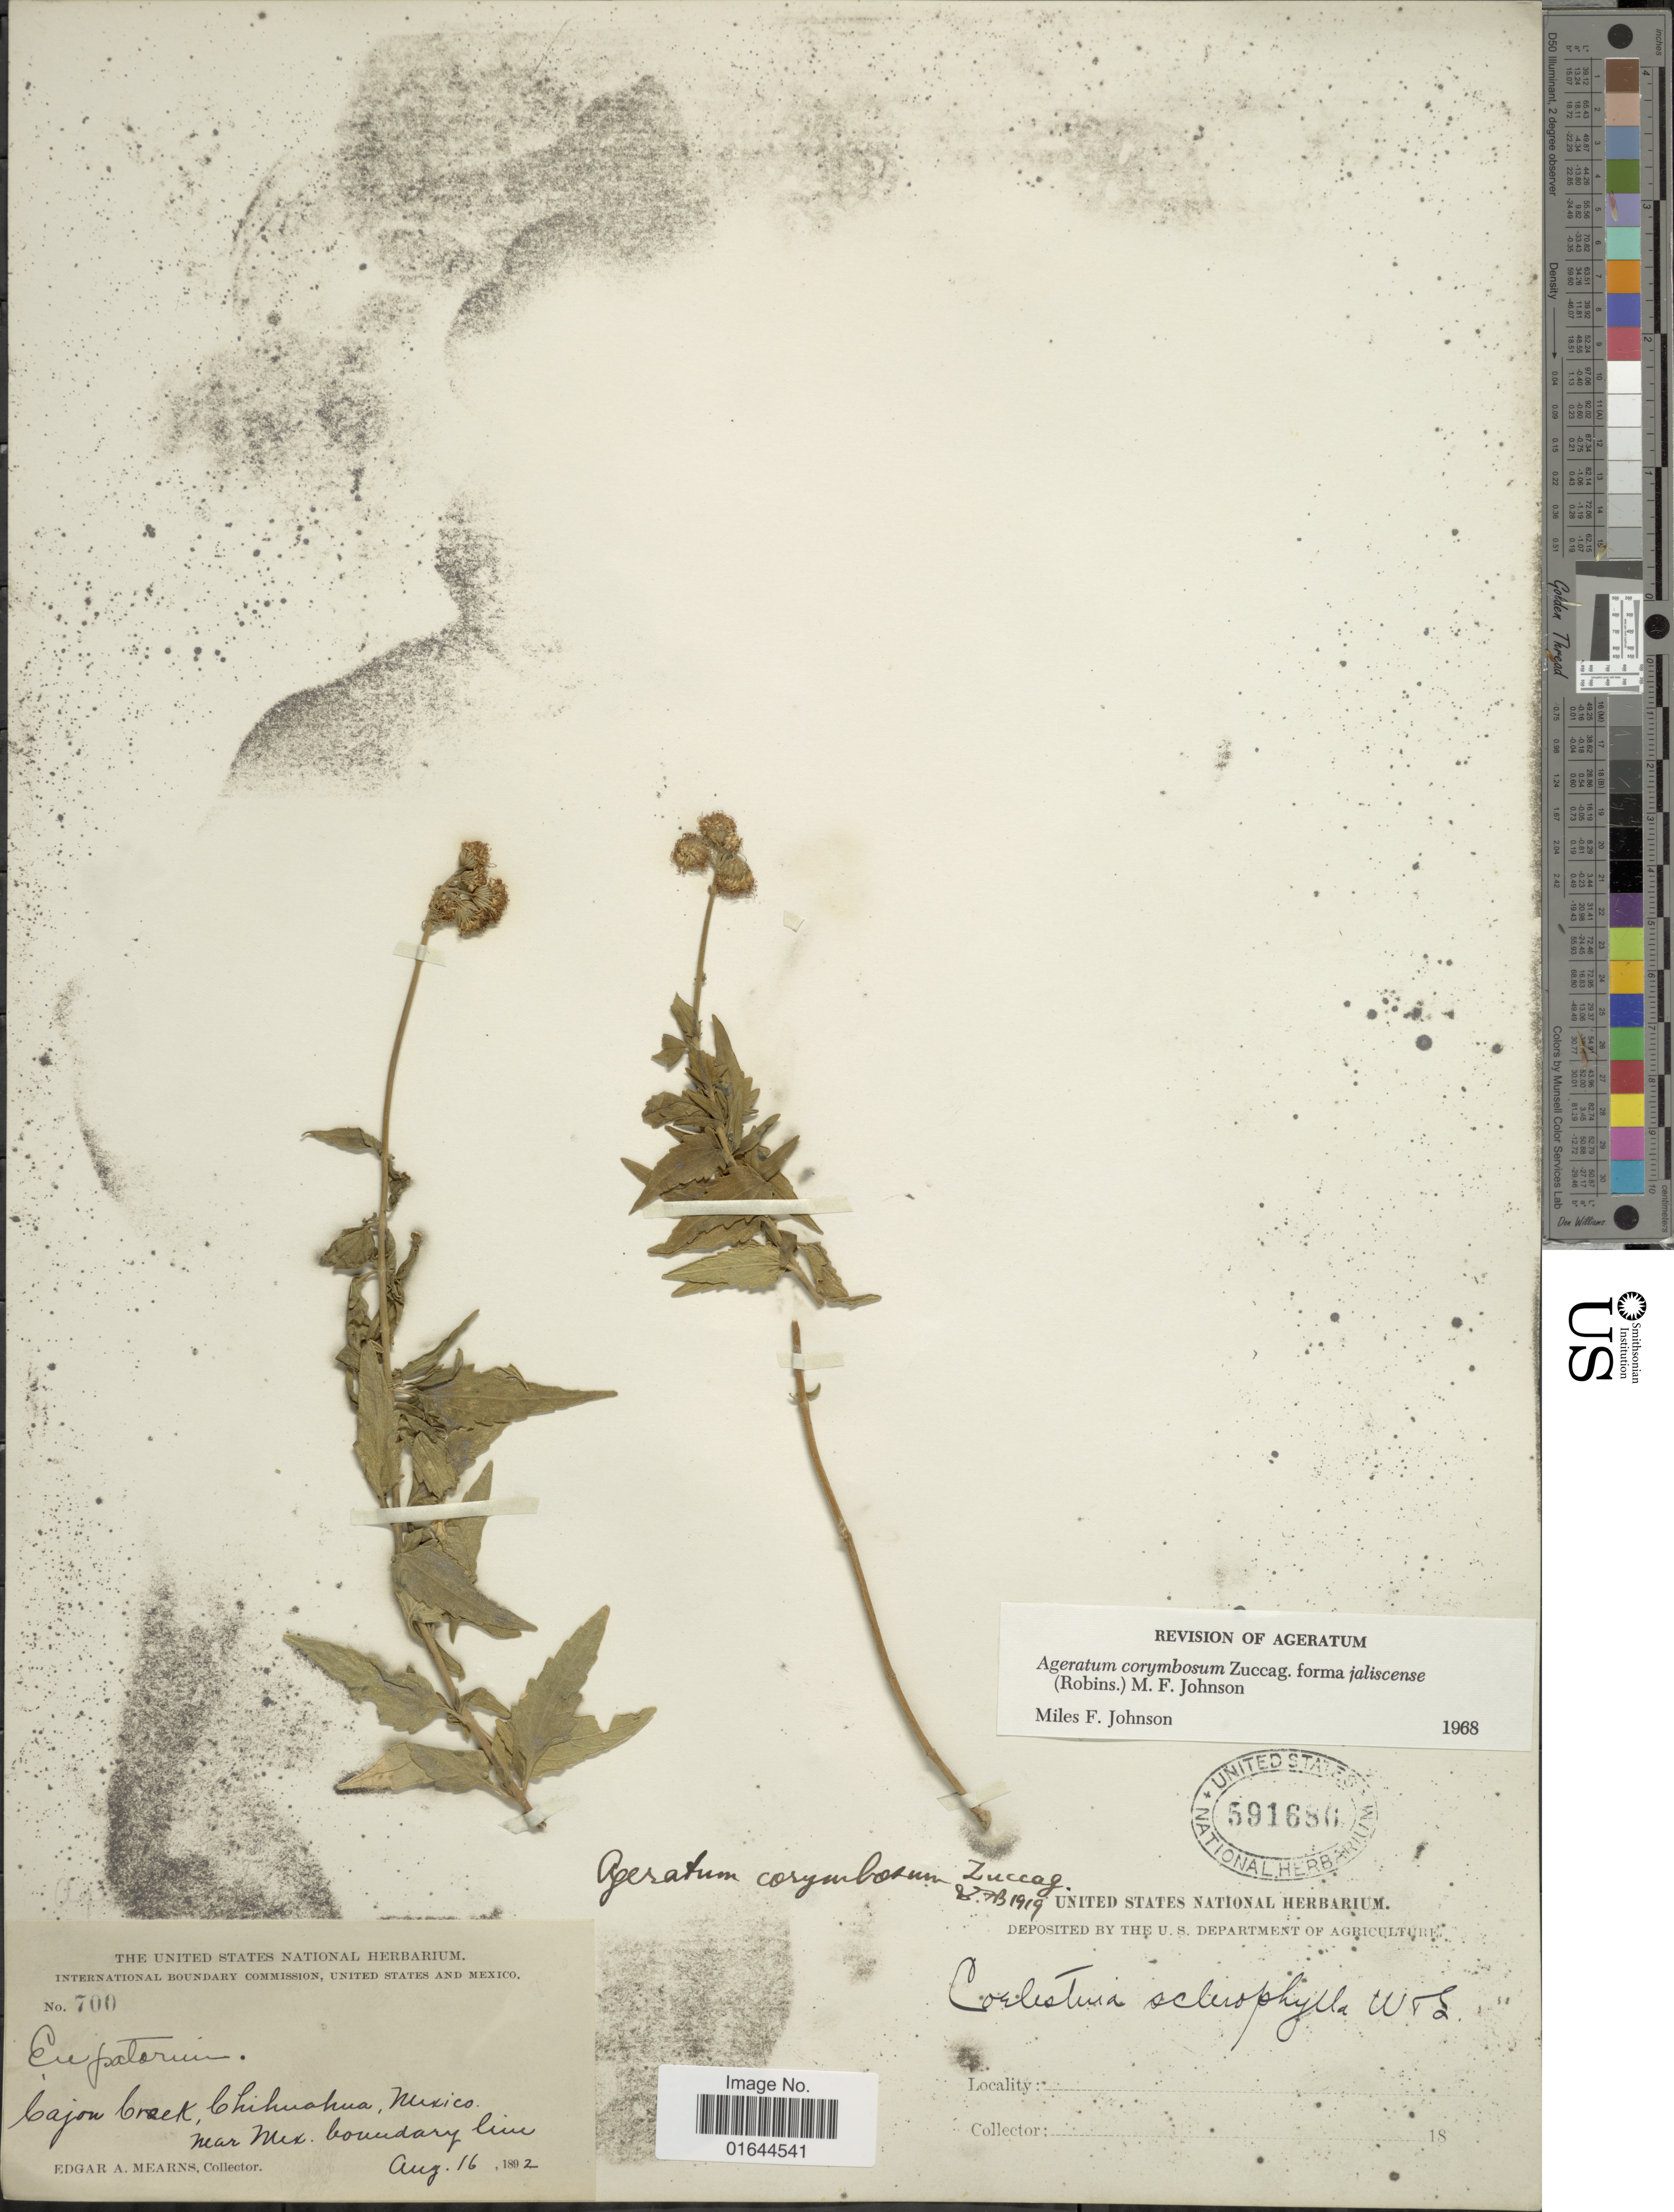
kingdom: Plantae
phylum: Tracheophyta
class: Magnoliopsida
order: Asterales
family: Asteraceae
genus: Ageratum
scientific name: Ageratum corymbosum f. jaliscense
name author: (B.L. Rob.) M.F. Johnson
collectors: E. A. Mearns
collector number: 700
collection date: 1892-08-16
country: Mexico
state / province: Chihuahua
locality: Creek, Chihuahua, Mexico, Near Mex. boundary Line.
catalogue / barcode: US 591686